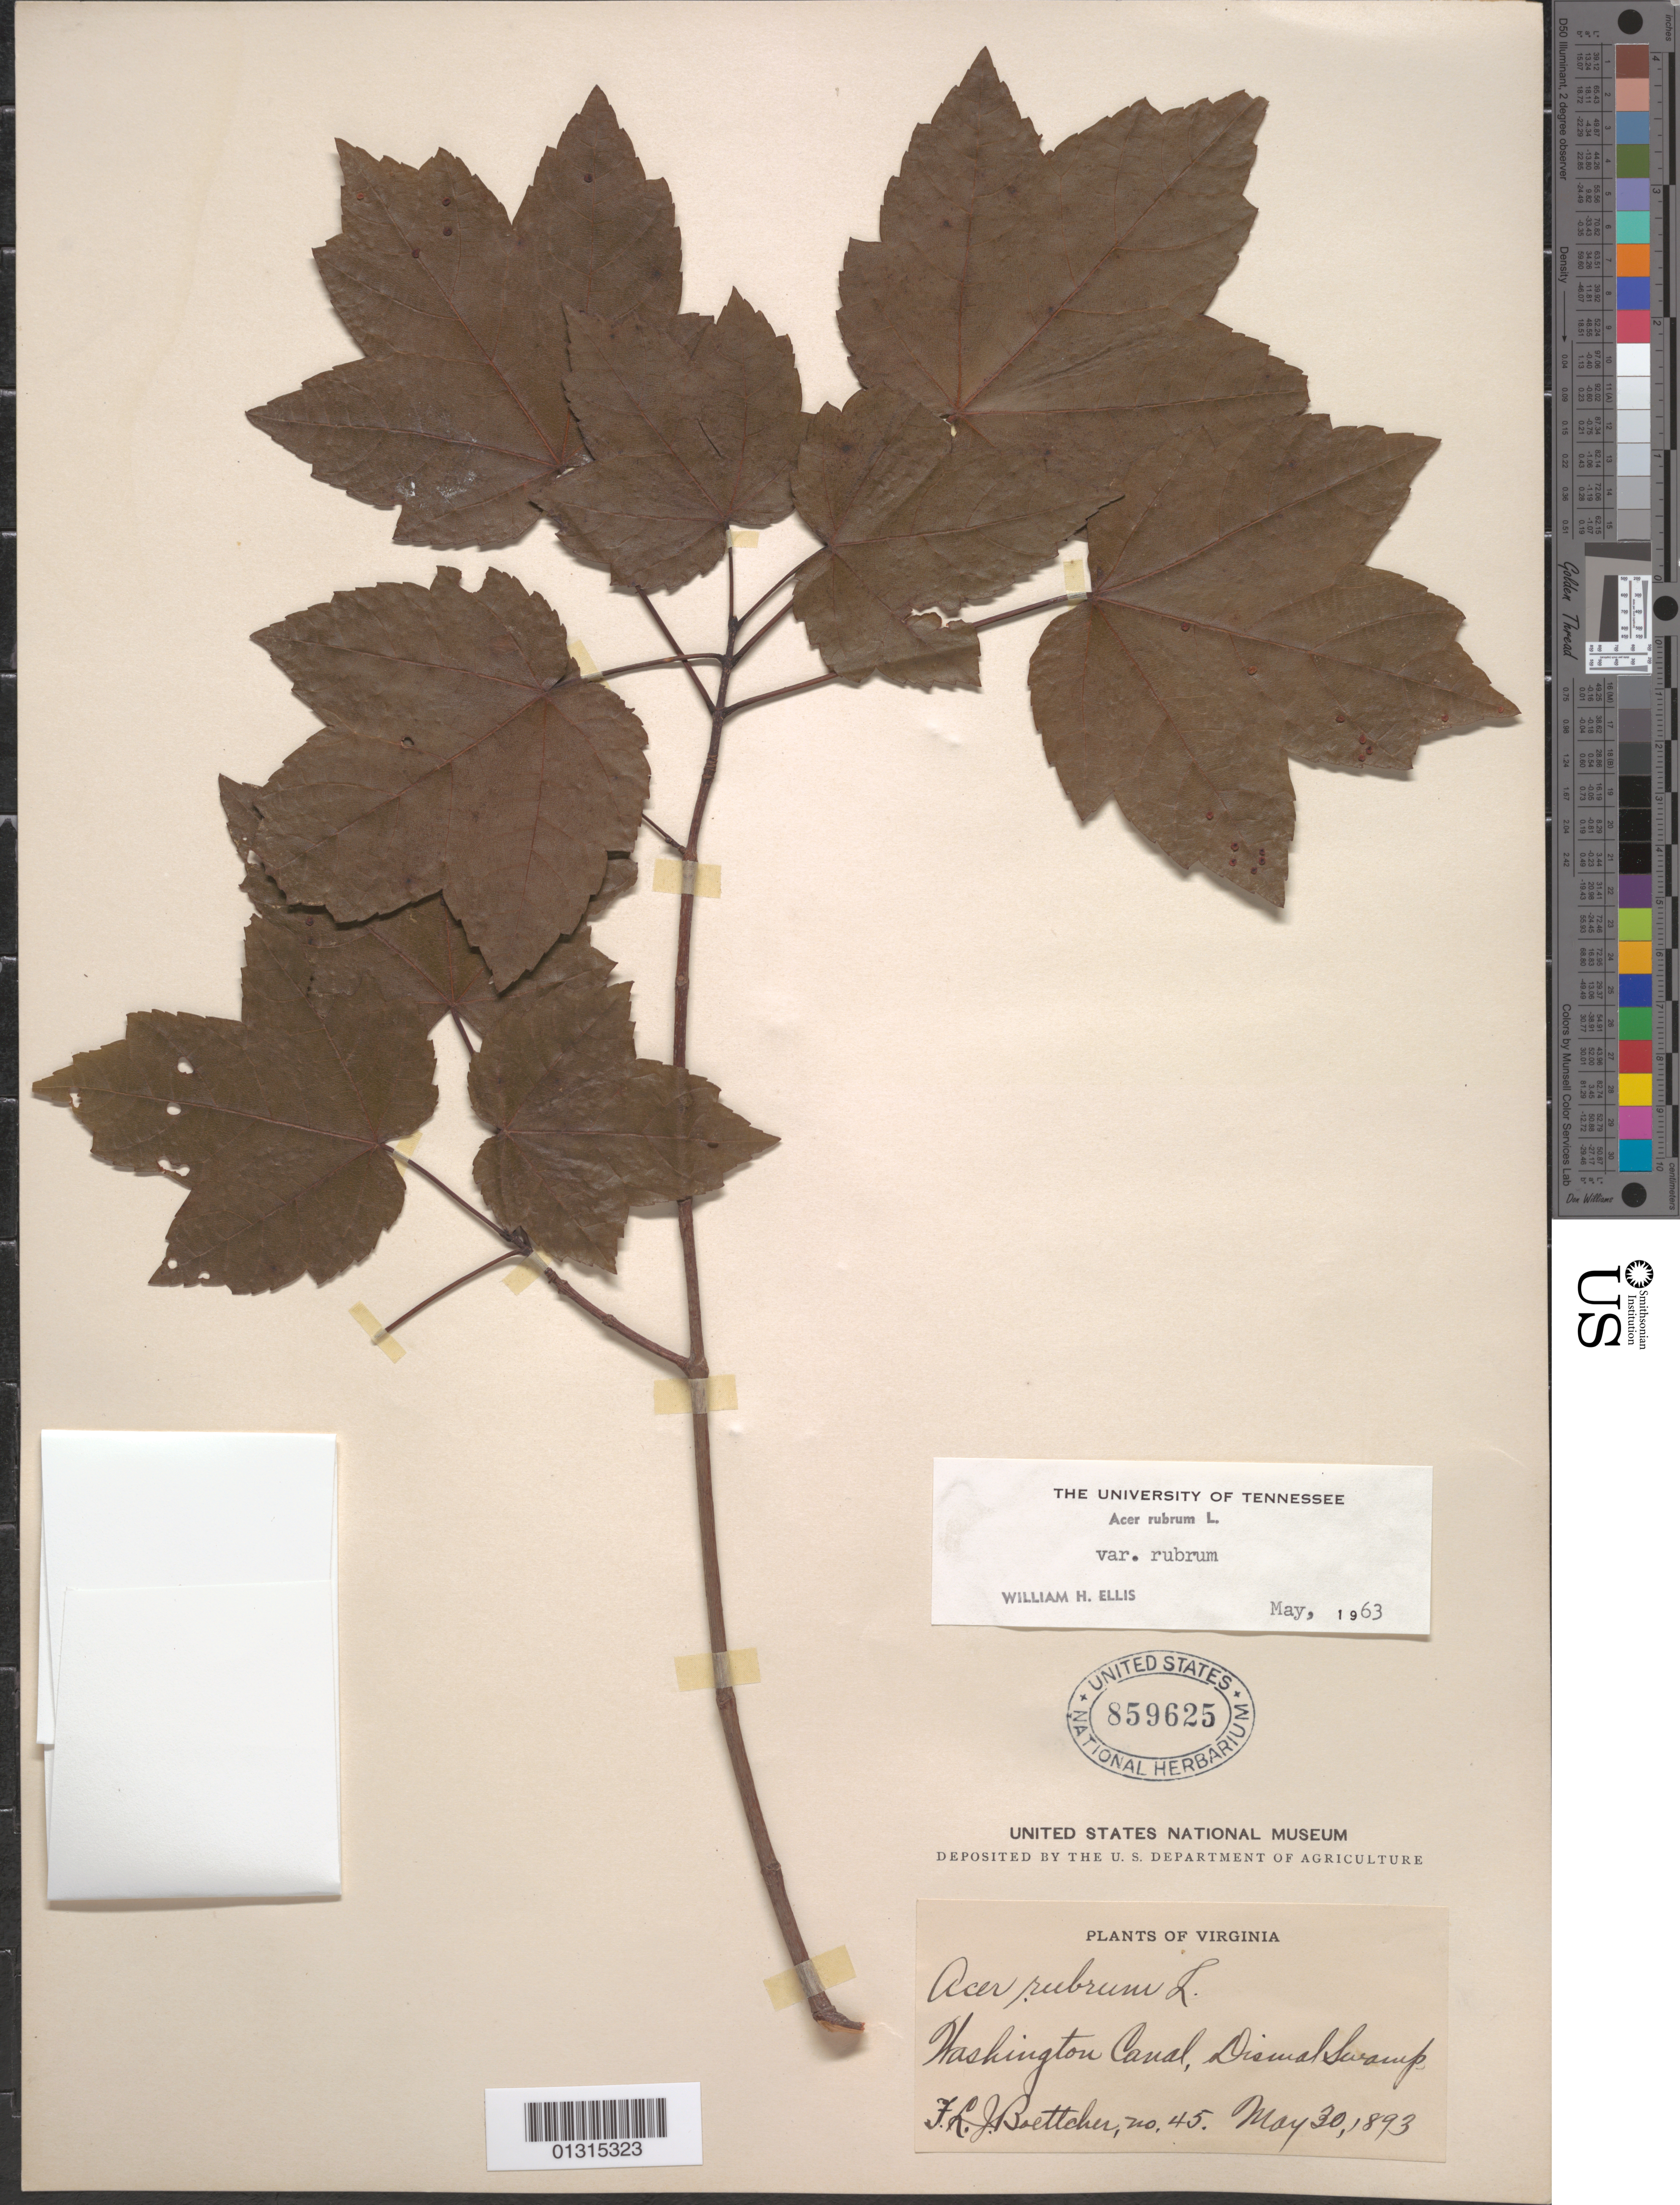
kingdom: Plantae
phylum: Tracheophyta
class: Magnoliopsida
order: Sapindales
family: Sapindaceae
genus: Acer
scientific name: Acer rubrum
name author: L.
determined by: Ellis, W. H.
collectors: F. Boettcher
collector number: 45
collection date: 1893-05-30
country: United States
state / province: Virginia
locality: Washington Canal, Dismal Swamp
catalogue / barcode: US 859625